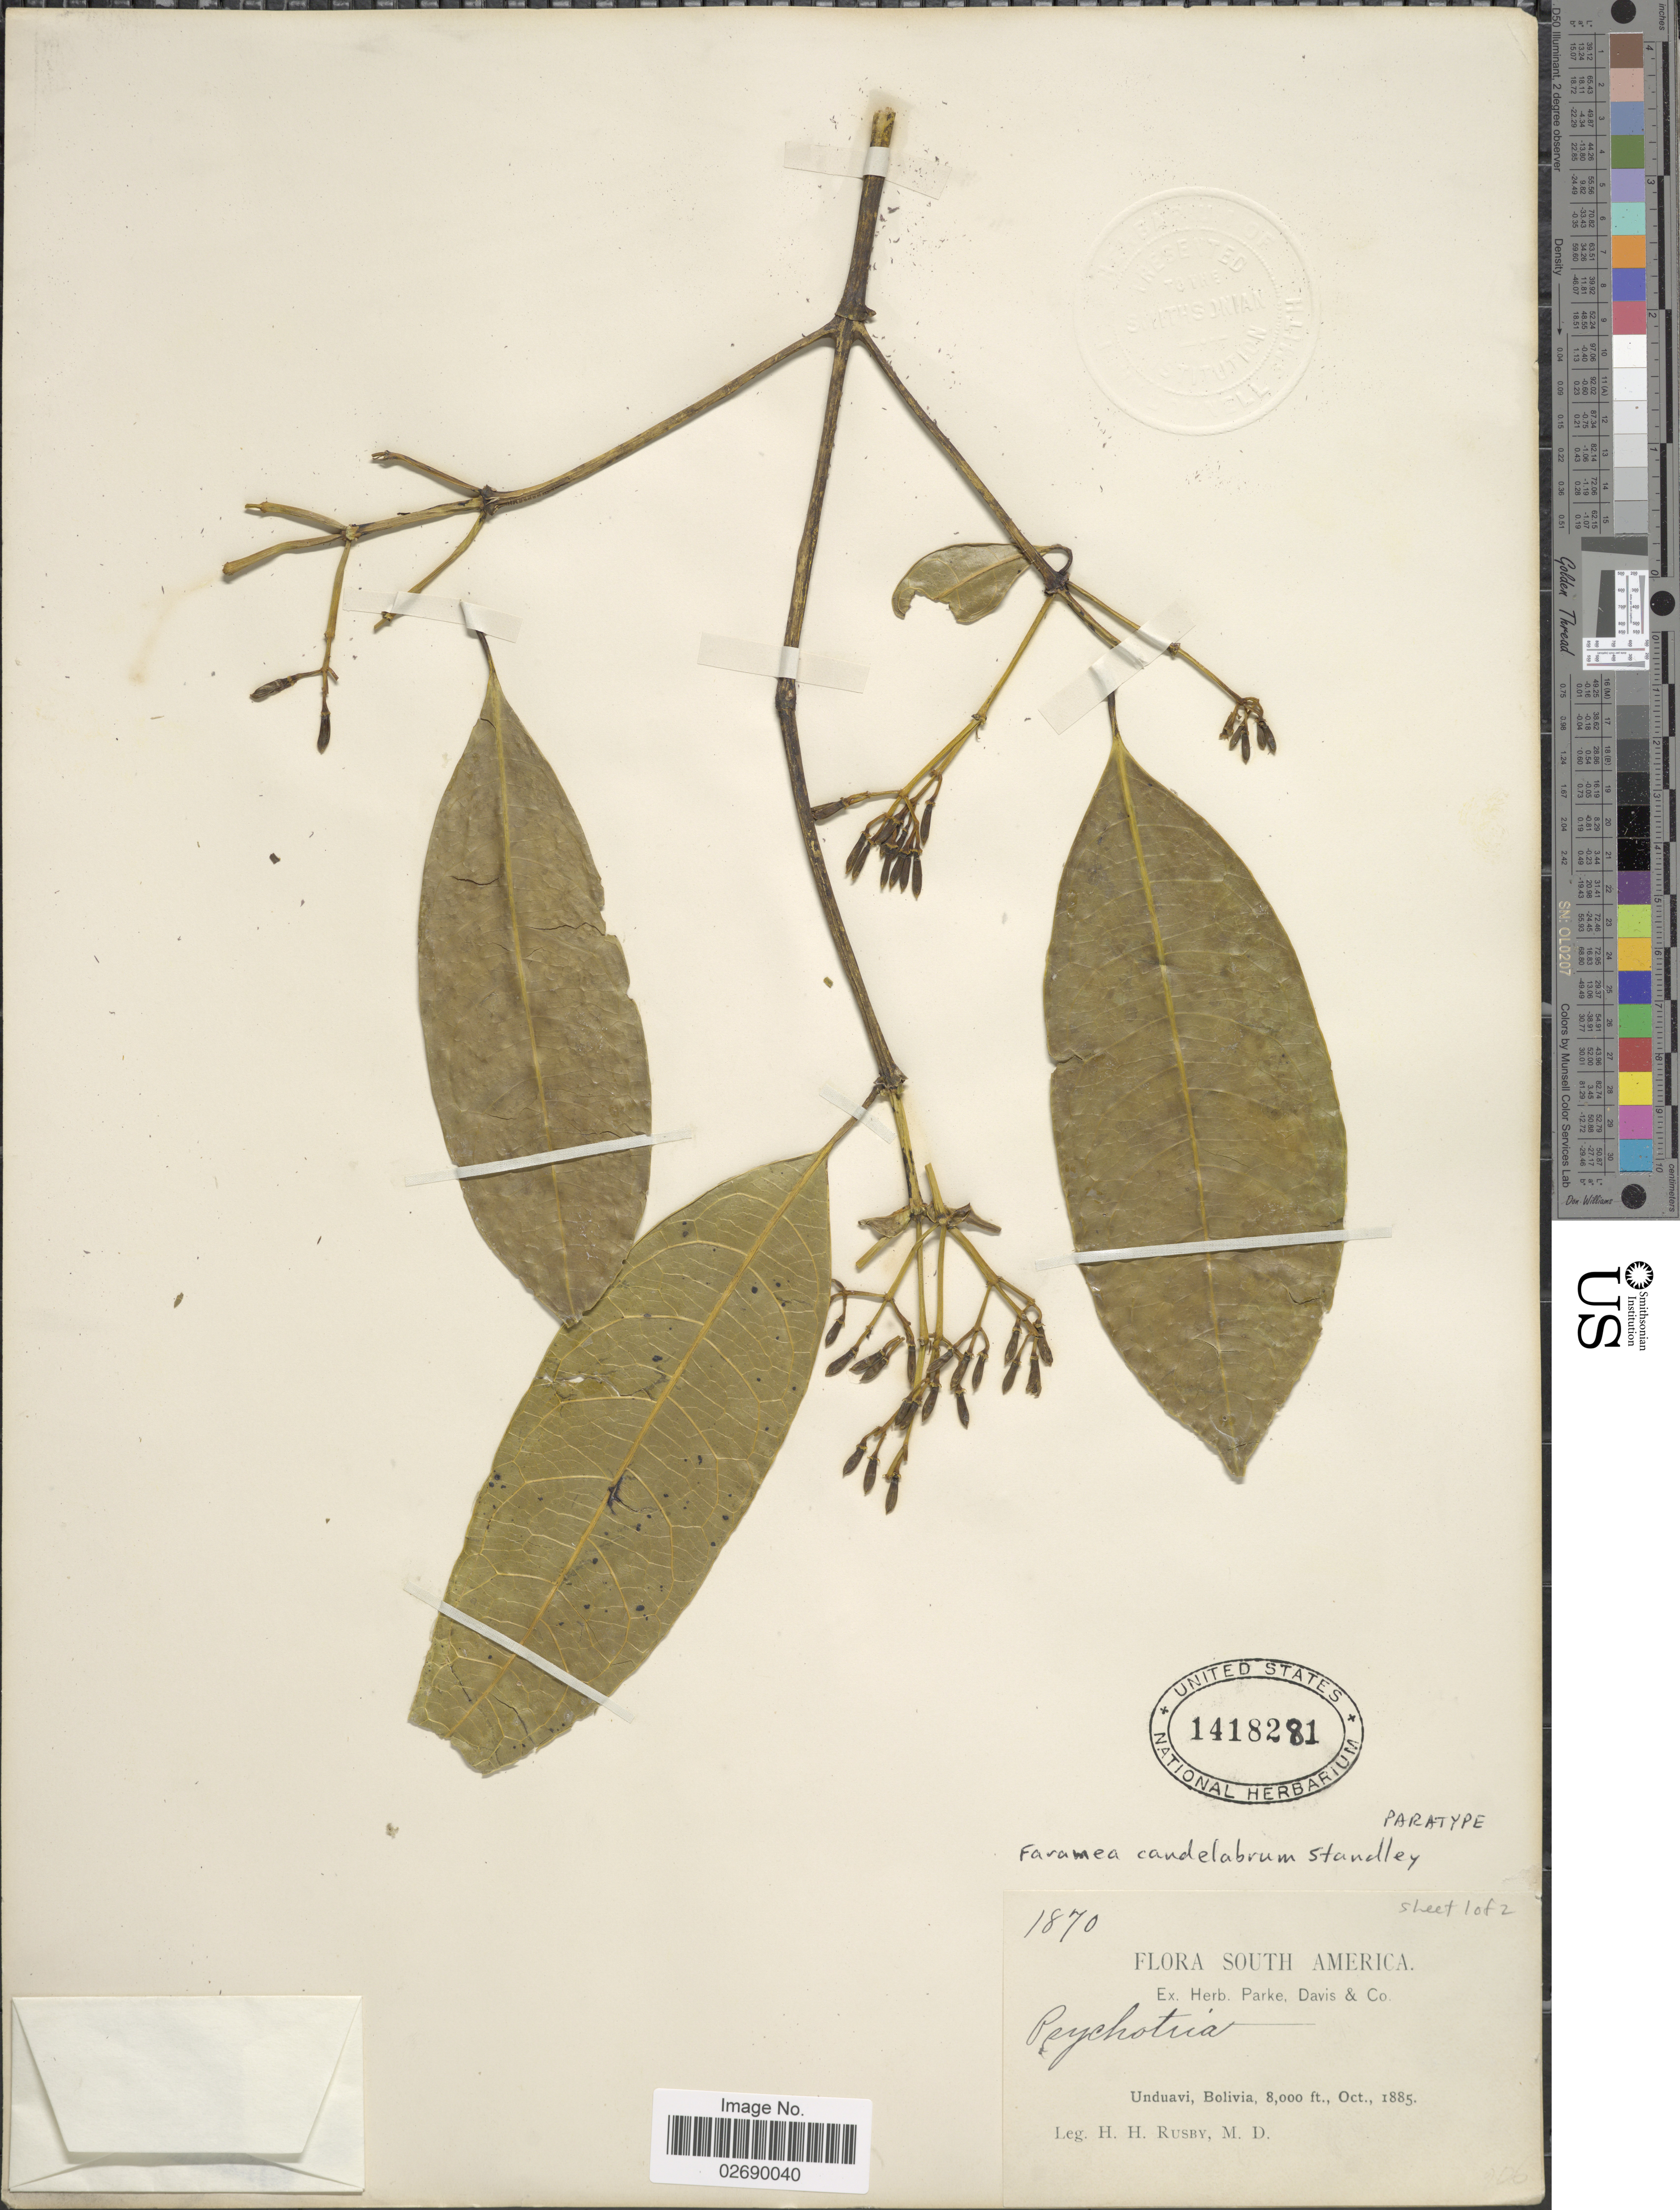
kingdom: Plantae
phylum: Tracheophyta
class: Magnoliopsida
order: Gentianales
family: Rubiaceae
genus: Faramea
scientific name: Faramea candelabrum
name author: Standl.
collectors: H. H. Rusby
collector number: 1870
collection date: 1885-10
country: Bolivia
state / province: La Paz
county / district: Nor Yungas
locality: Unduavi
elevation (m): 2438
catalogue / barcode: US 1418281